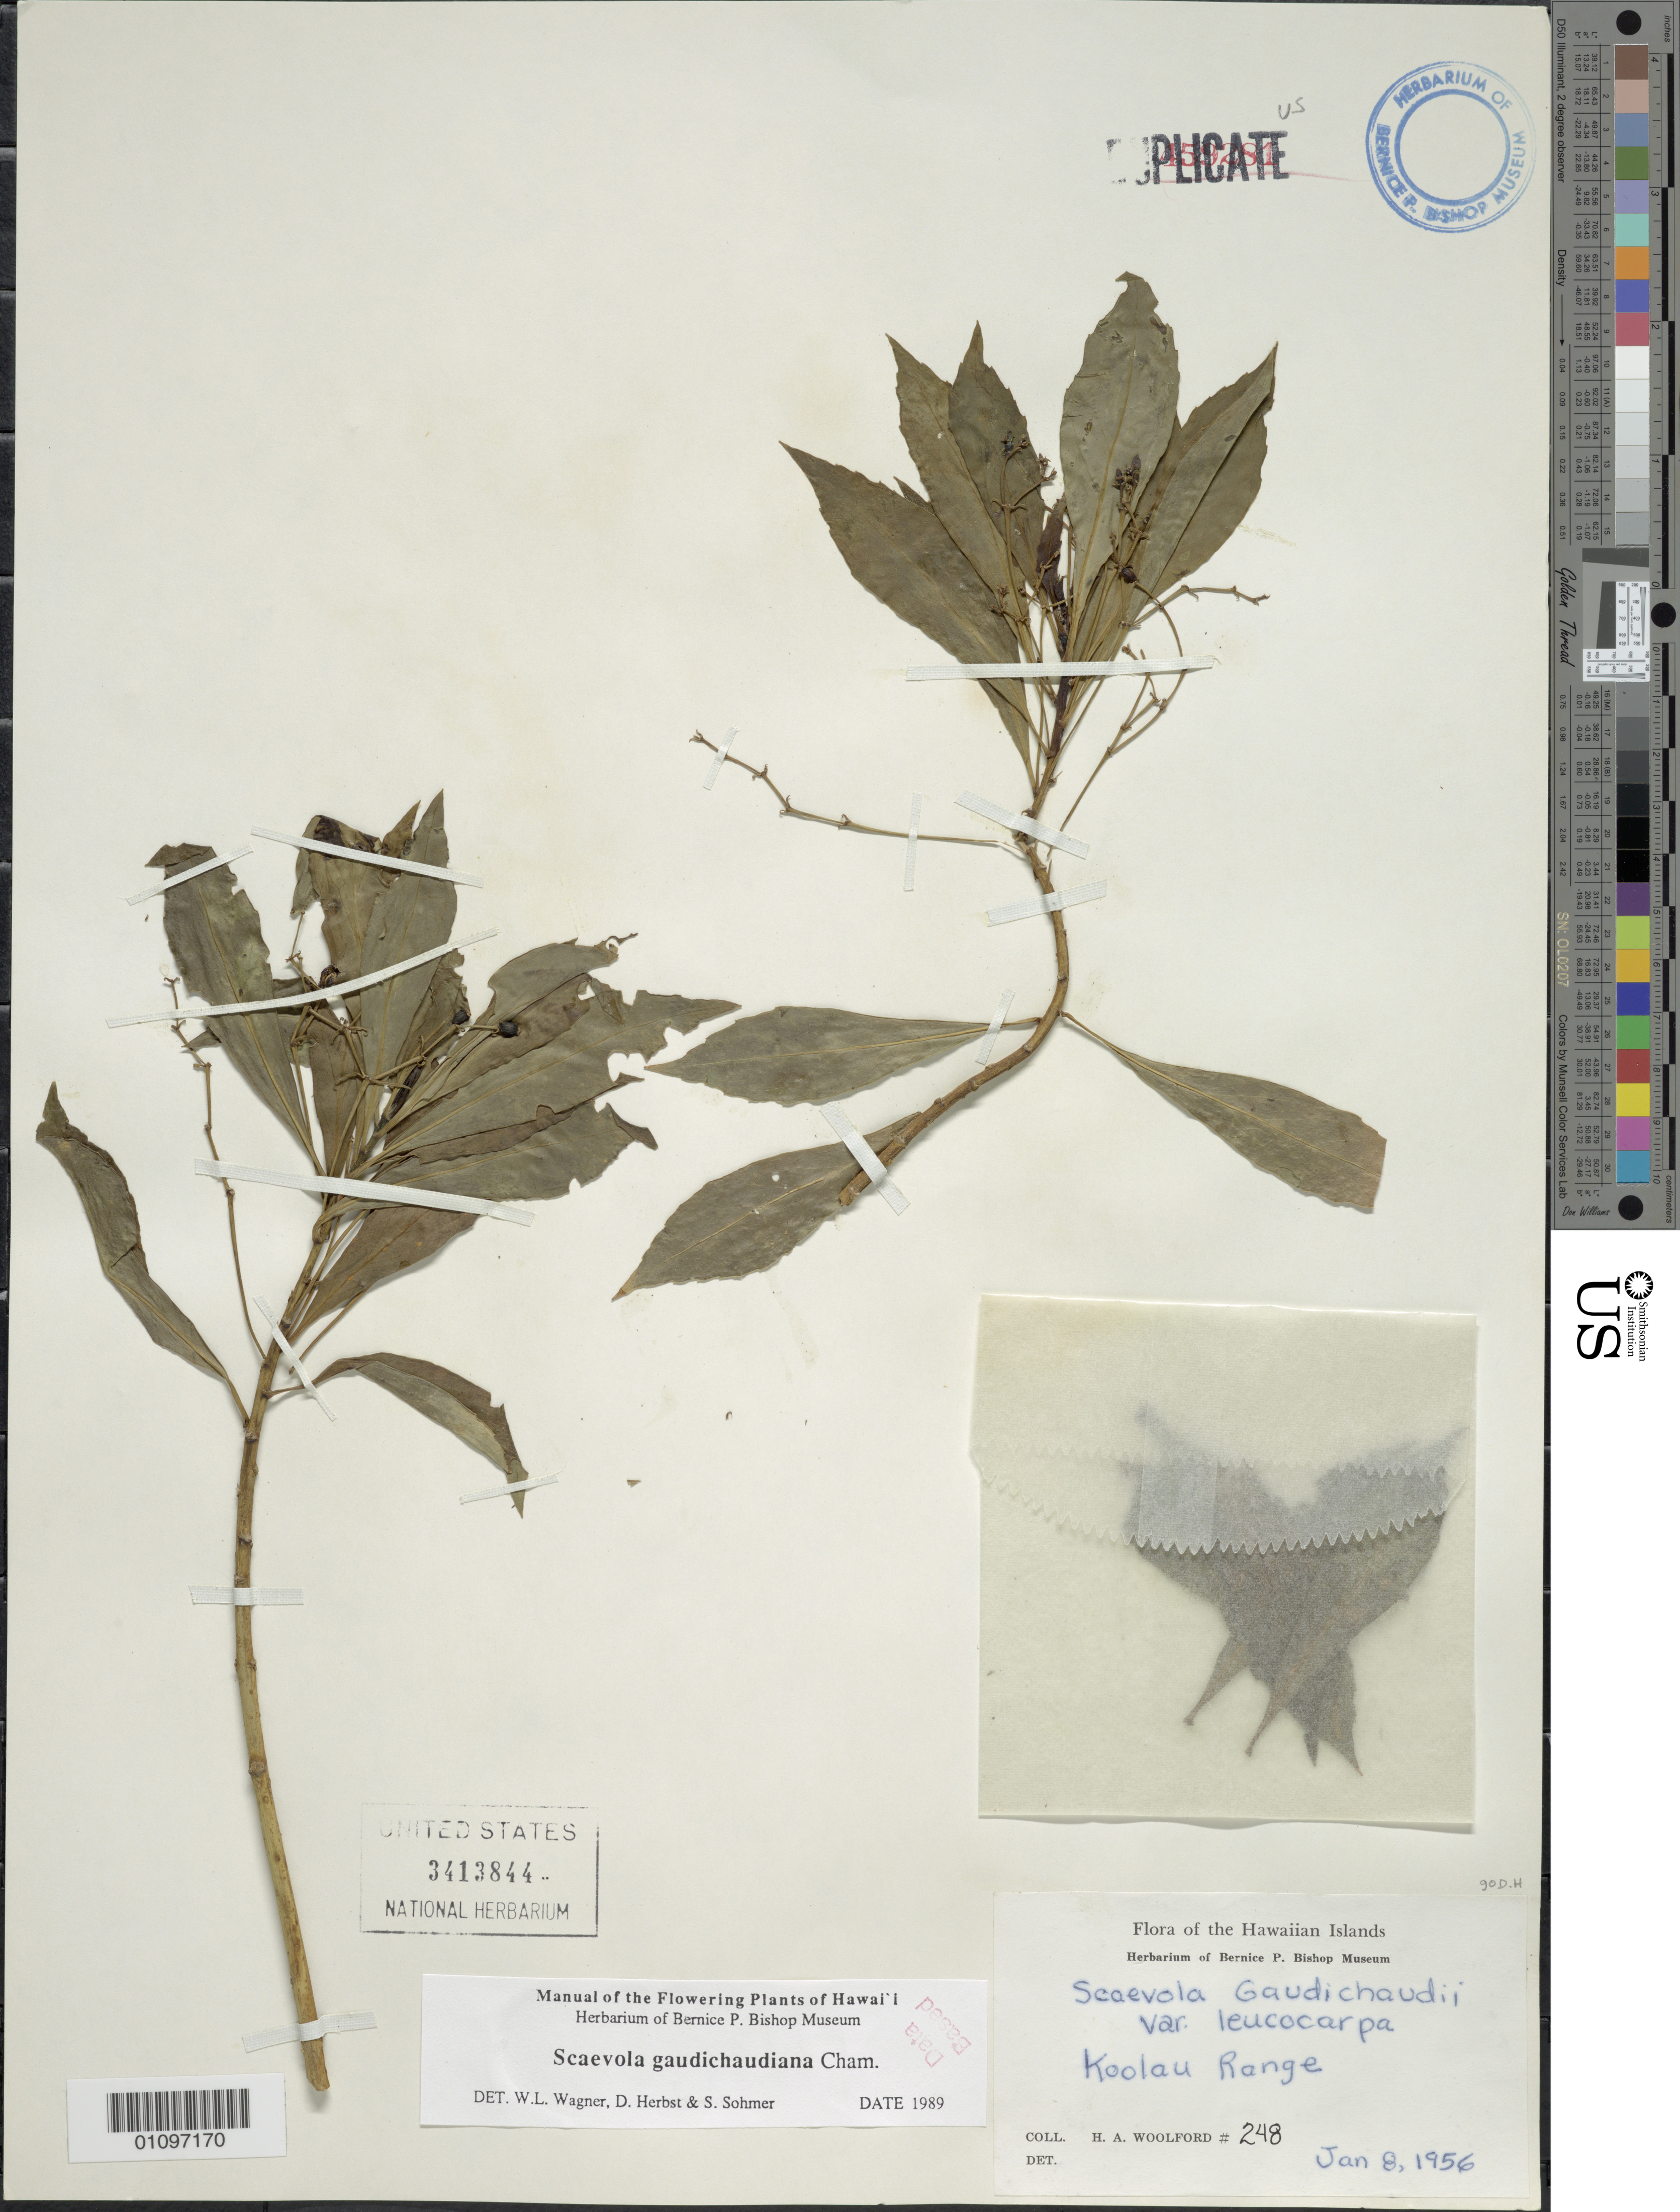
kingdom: Plantae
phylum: Tracheophyta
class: Magnoliopsida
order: Asterales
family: Goodeniaceae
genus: Scaevola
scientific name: Scaevola gaudichaudiana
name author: Cham.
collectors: H. Woolford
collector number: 248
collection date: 1956-01-08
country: United States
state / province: Hawaii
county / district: Honolulu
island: Oahu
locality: Koolau Range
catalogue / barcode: US 3413844